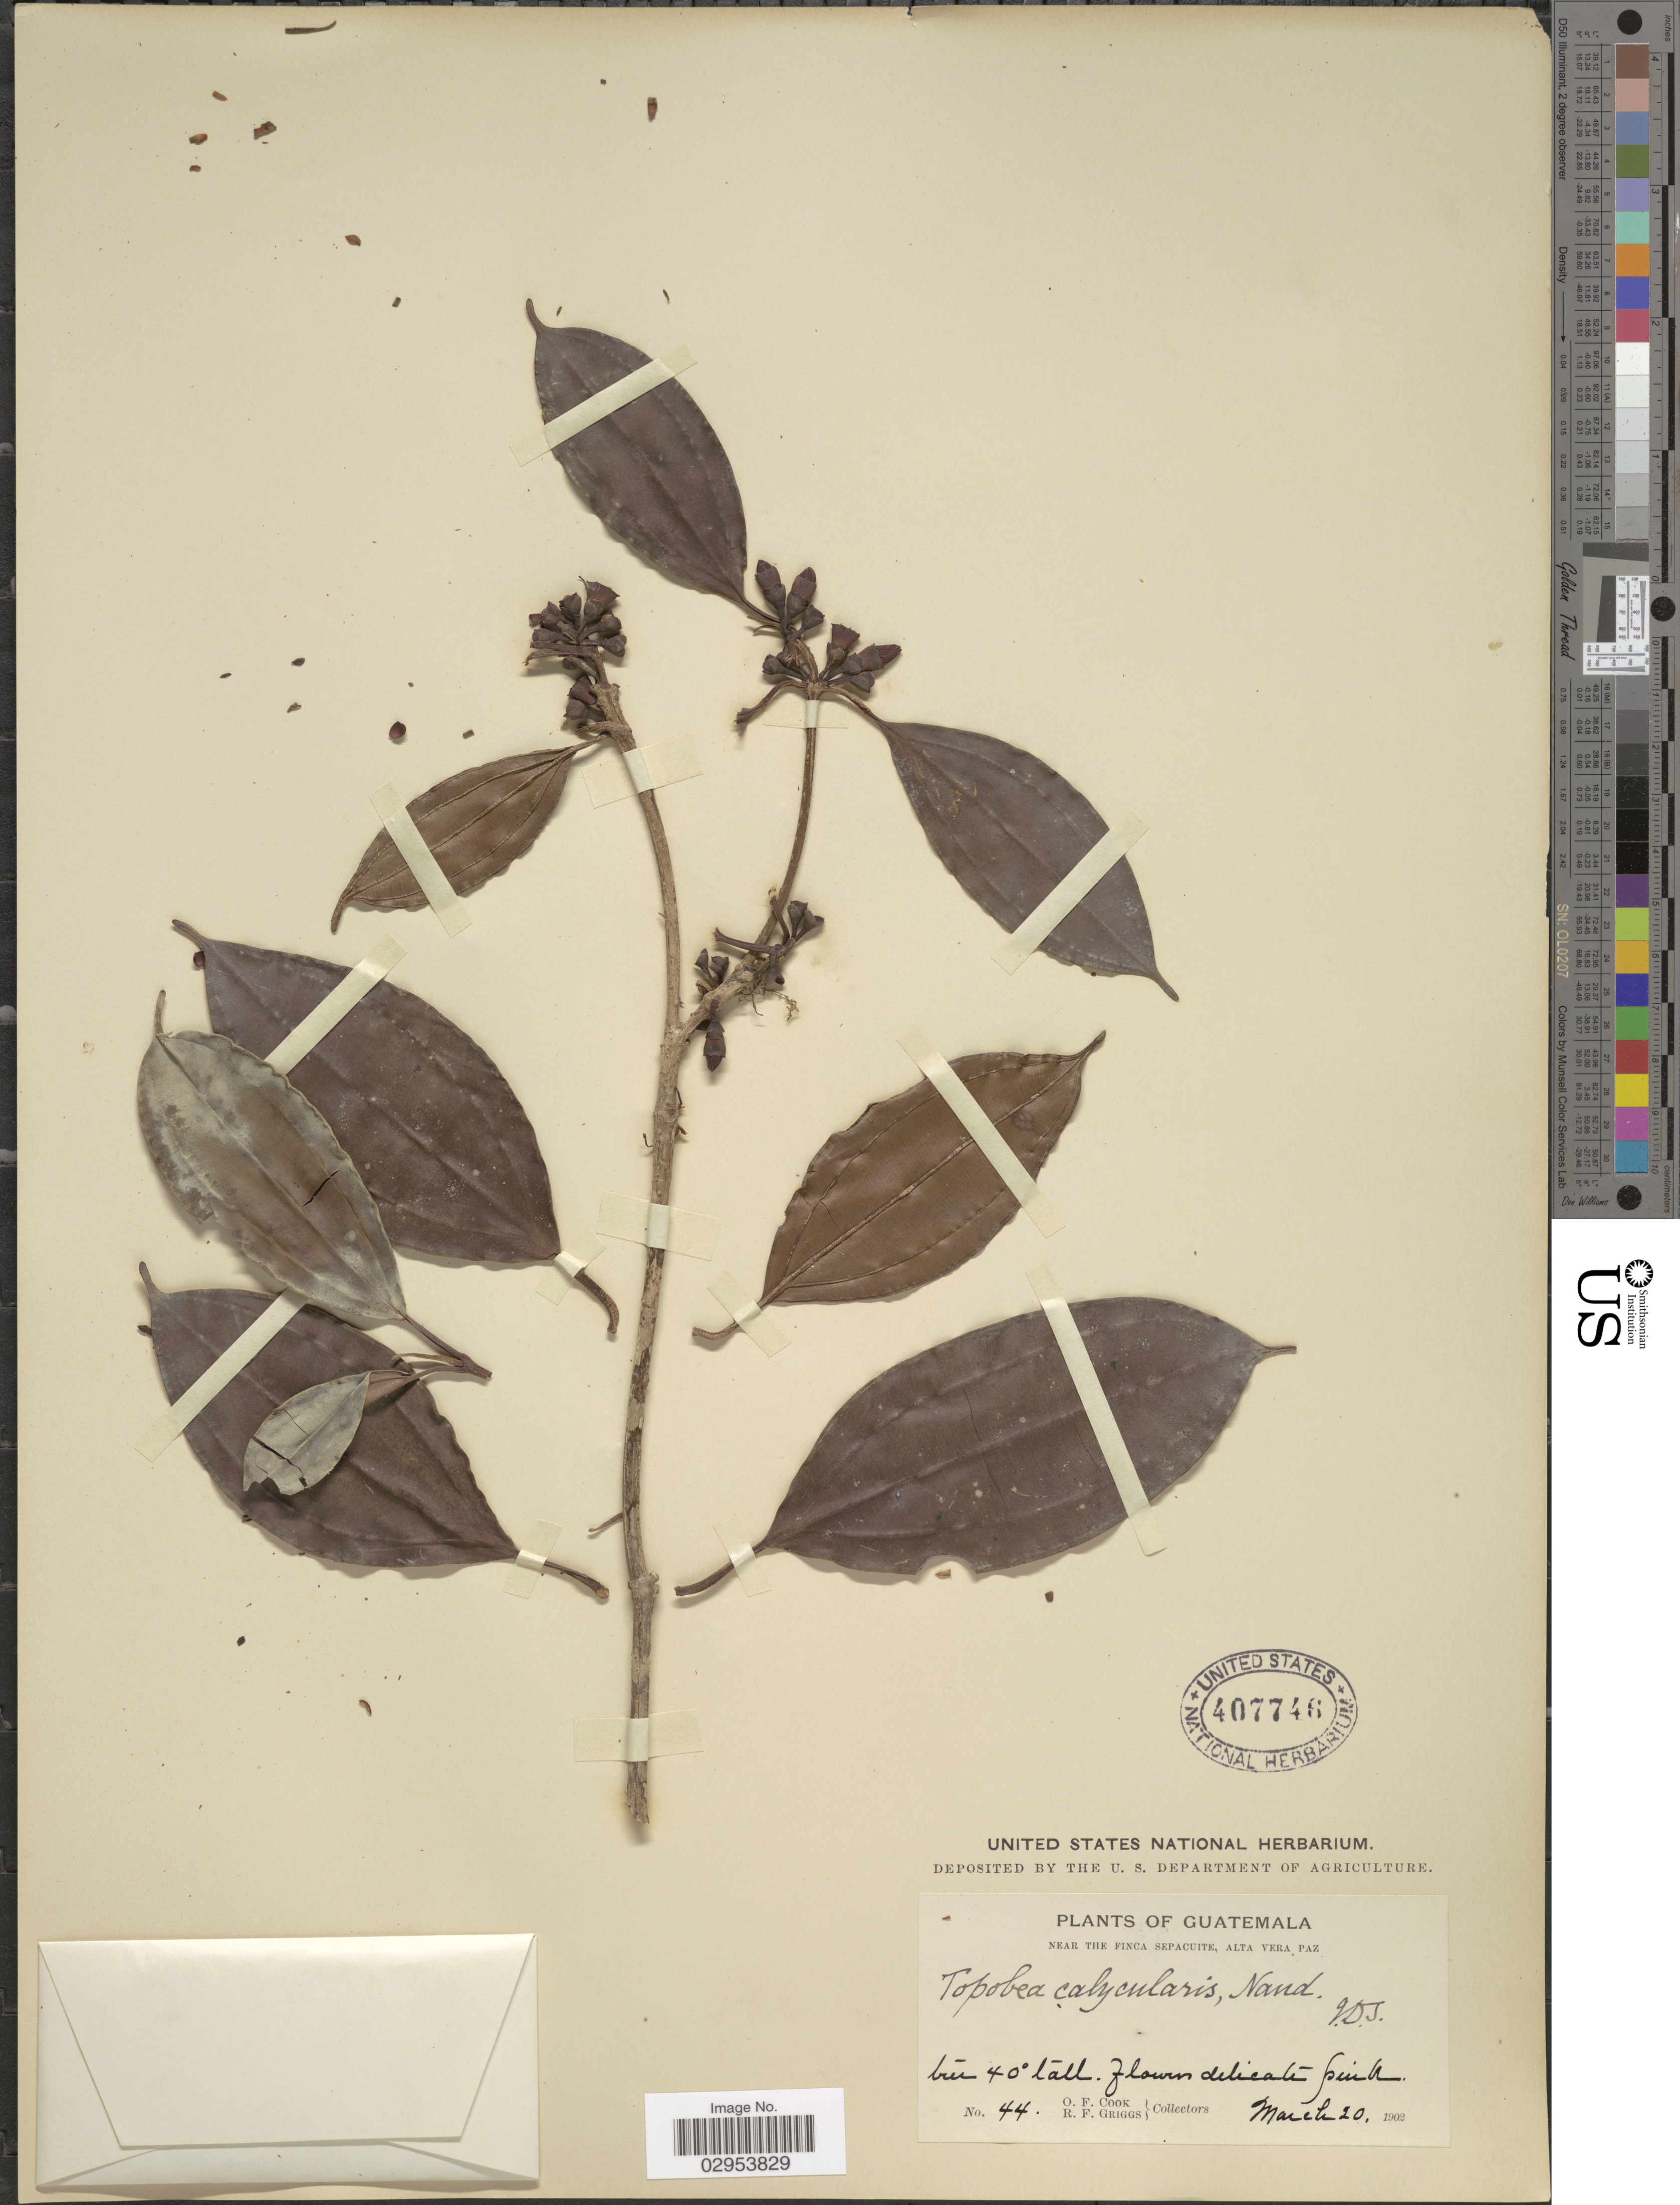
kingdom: Plantae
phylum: Tracheophyta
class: Magnoliopsida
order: Myrtales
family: Melastomataceae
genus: Topobea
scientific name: Topobea calycularis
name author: Naudin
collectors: O. F. Cook & R. F. Griggs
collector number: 44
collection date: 1902-03-20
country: Guatemala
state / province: Alta Verapaz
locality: Near The Finca Sepacuite.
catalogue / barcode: US 407746